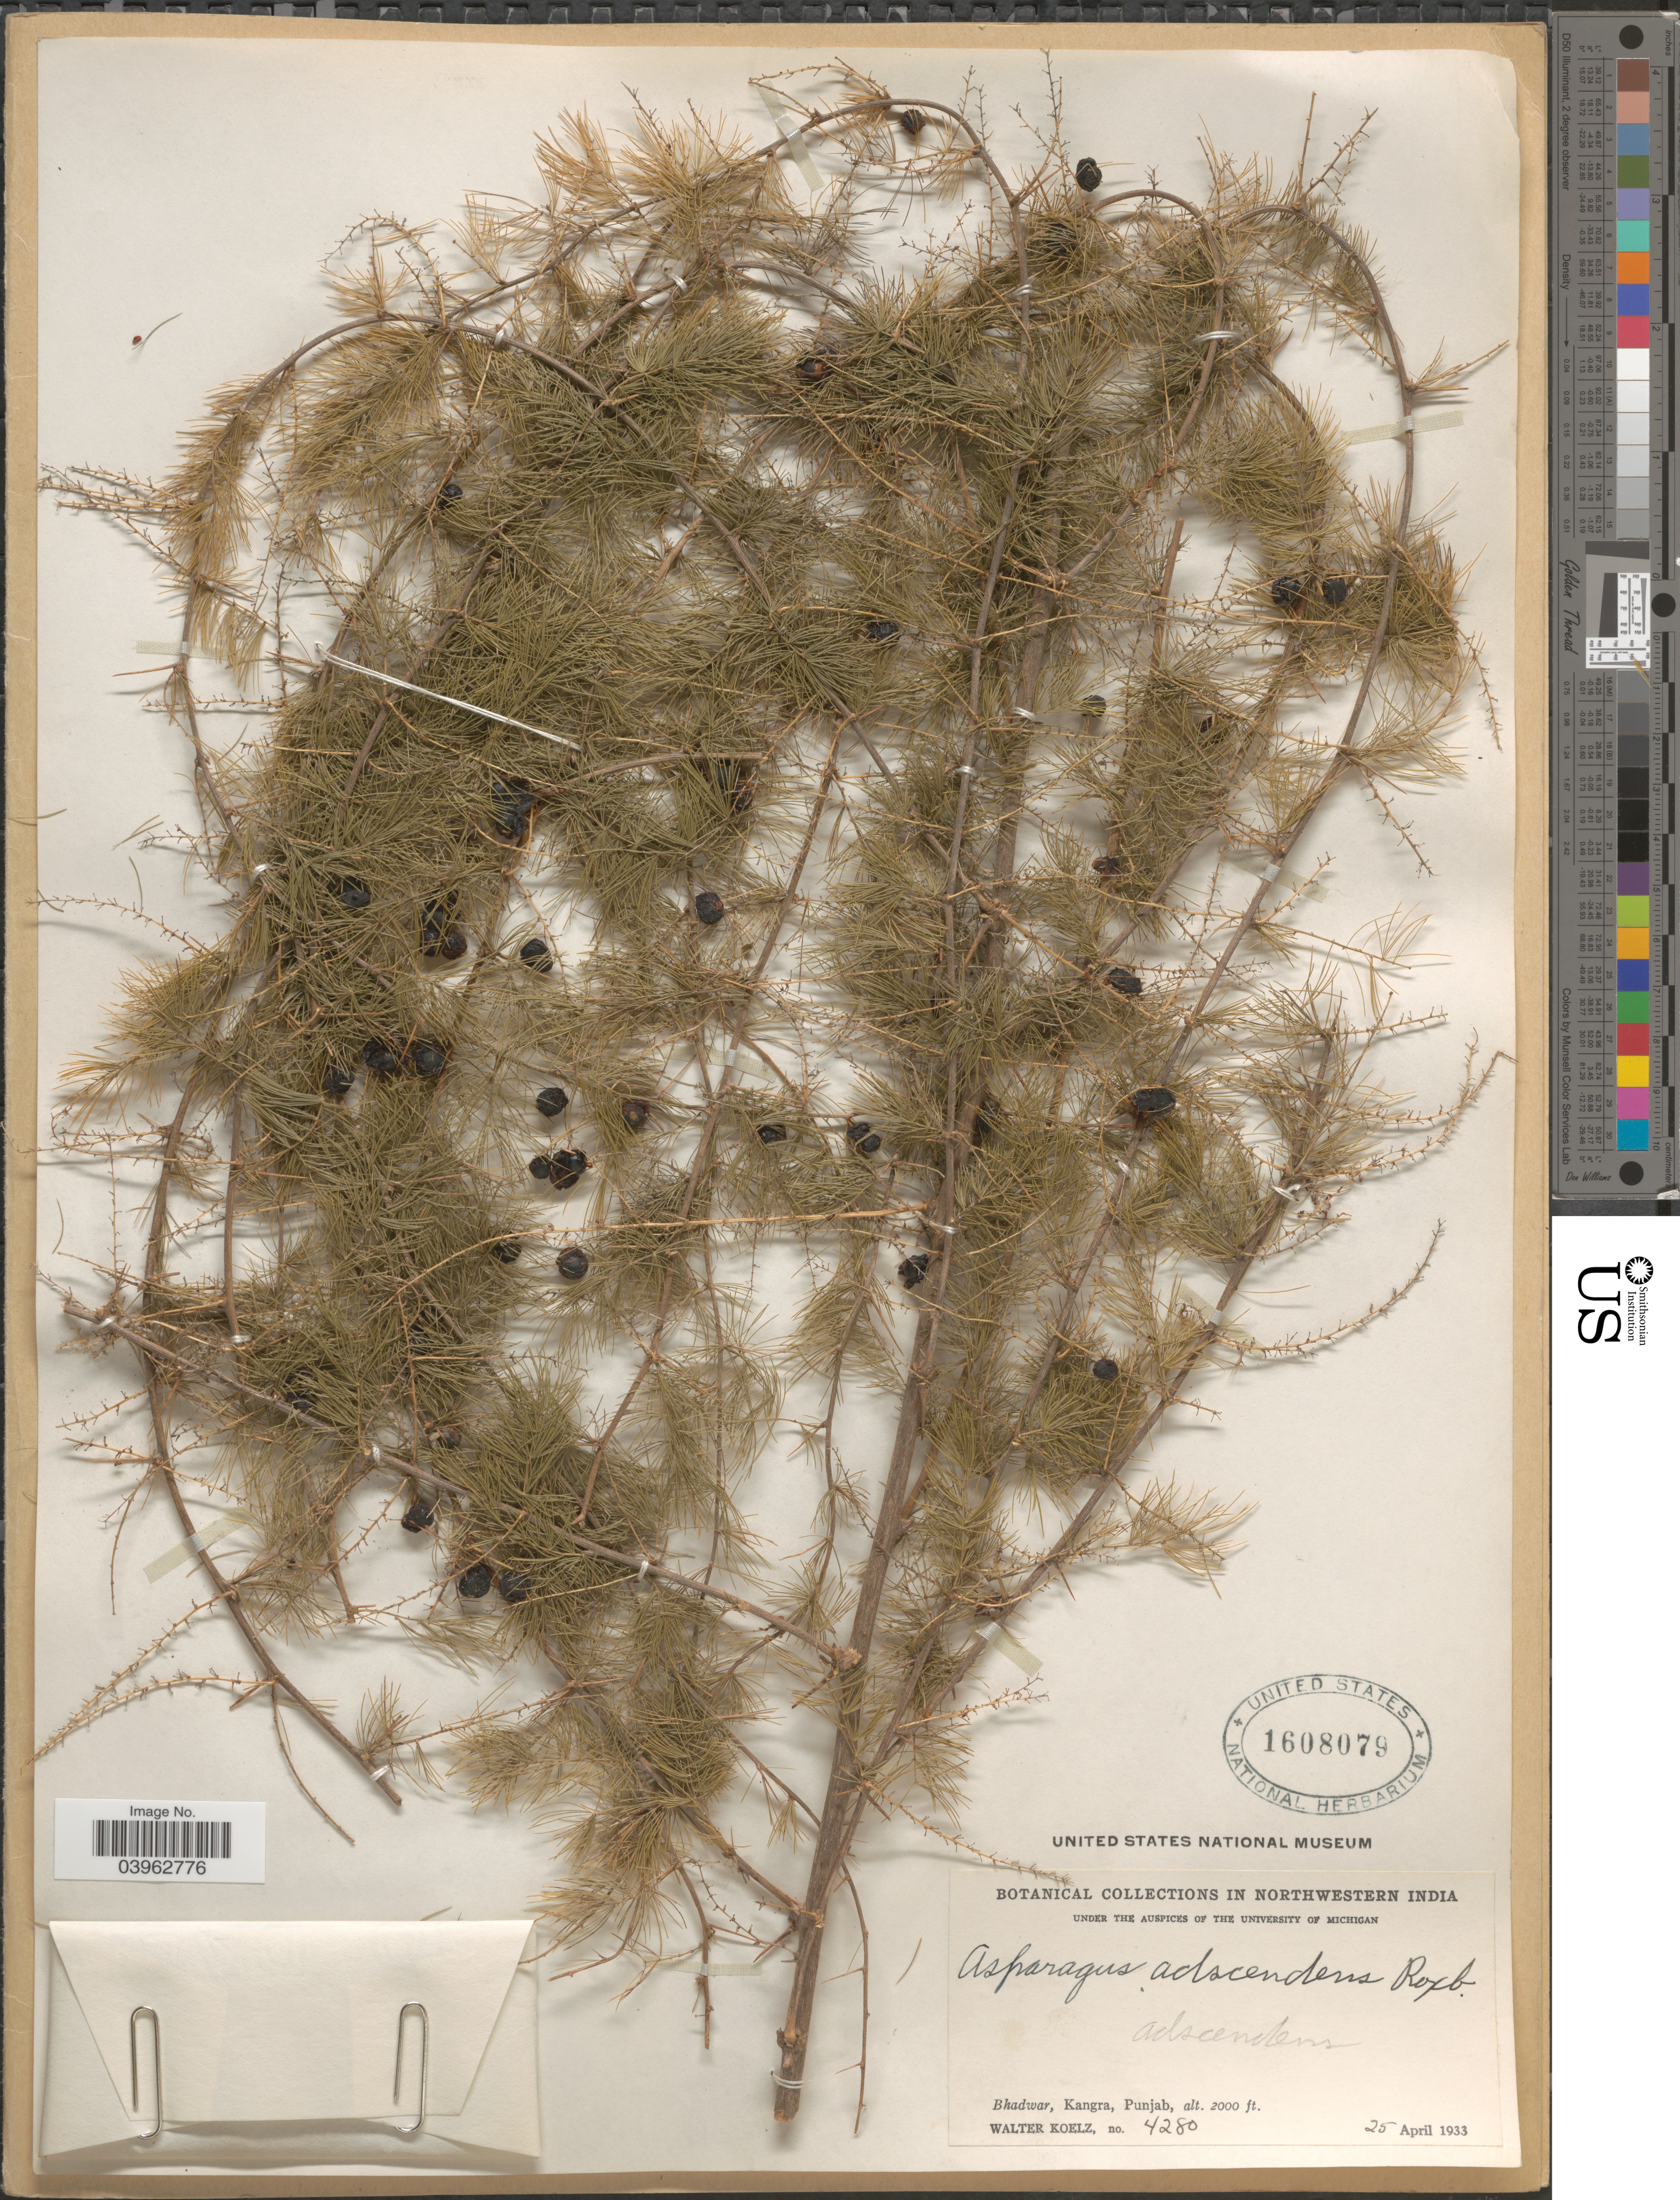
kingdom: Plantae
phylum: Tracheophyta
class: Liliopsida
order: Asparagales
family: Asparagaceae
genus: Asparagus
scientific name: Asparagus adscendens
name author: Roxb.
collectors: W. N. Koelz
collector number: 4280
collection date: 1933-04-25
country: India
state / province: Punjab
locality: Northwestern India. Bhadwar, Kangra.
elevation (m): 610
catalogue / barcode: US 1608079